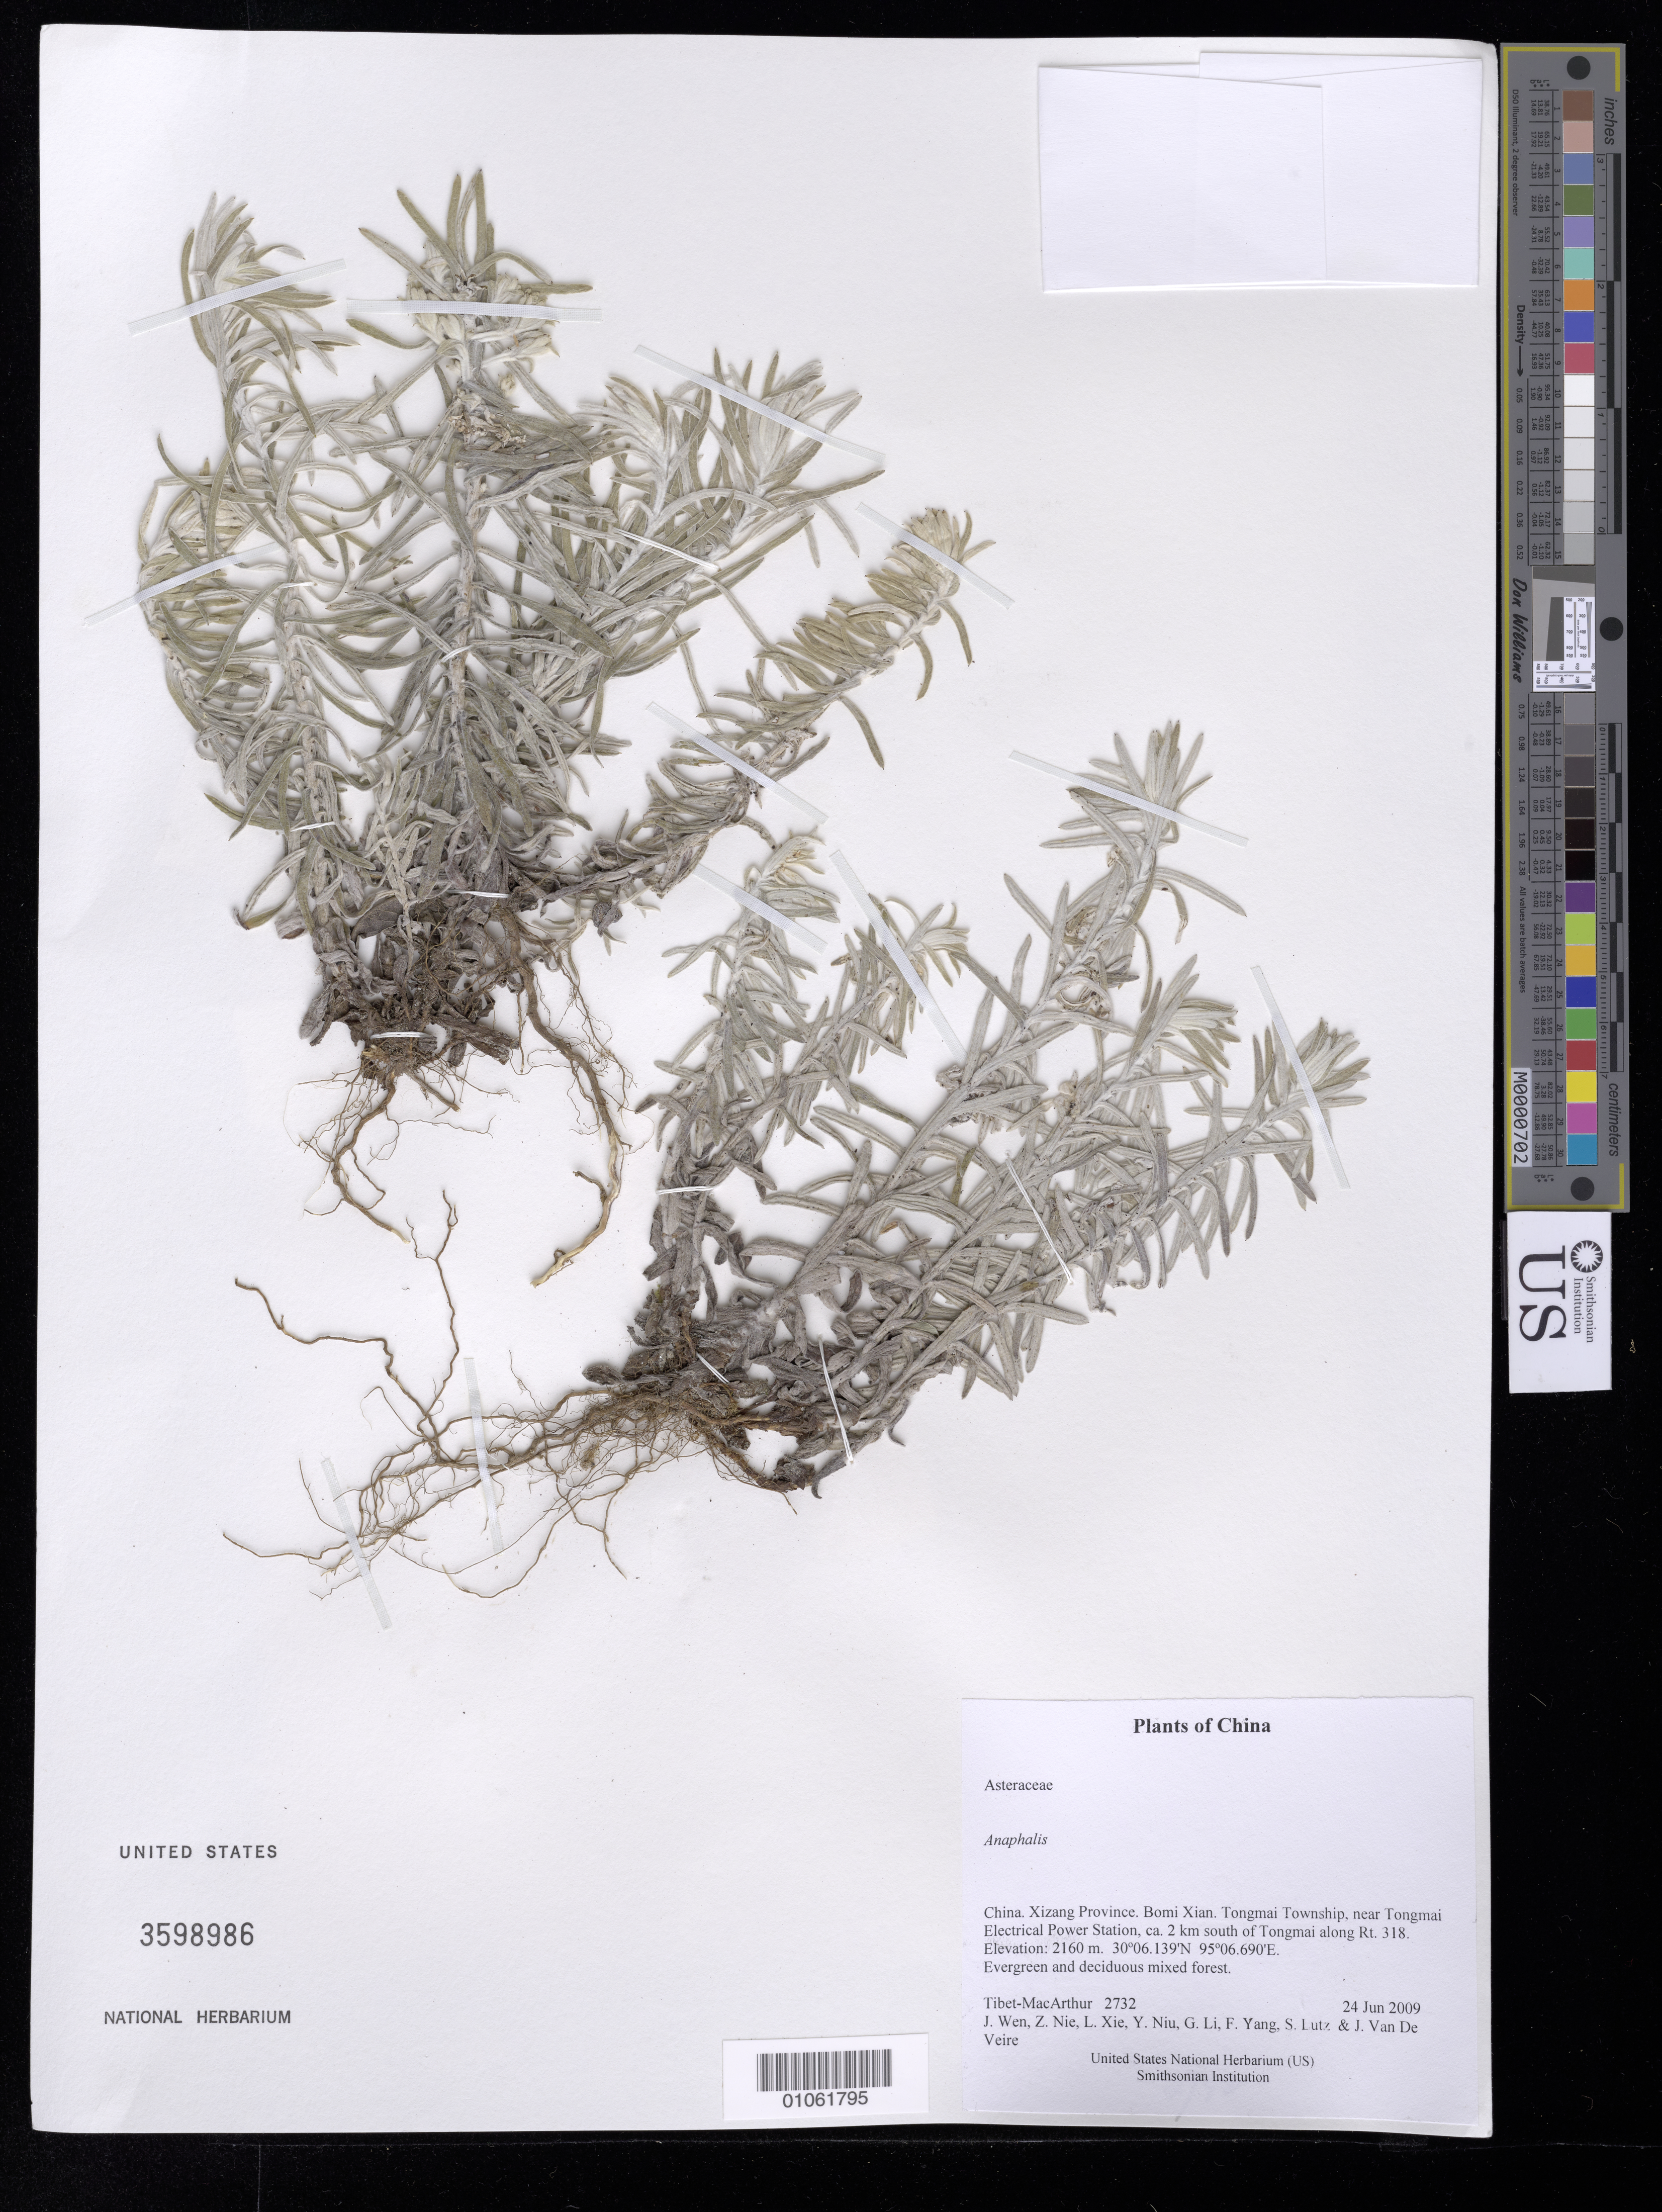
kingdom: Plantae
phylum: Tracheophyta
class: Magnoliopsida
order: Asterales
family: Asteraceae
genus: Anaphalis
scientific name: Anaphalis sp.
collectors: Tibet-MacArthur, J. Wen, Z. Nie, L. Xie, Y. Niu, G. Li, F. Yang, S. Lutz & J. Van De Veire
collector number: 2732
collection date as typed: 24 Jun 2009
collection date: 2009-06-24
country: China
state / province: Xizang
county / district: Bomi Xian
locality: Tongmai Township, near Tongmai Electrical Power Station, ca. 2 km south of Tongmai along Rt. 318.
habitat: Evergreen and deciduous mixed forest.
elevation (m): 2160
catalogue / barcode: US 3598986